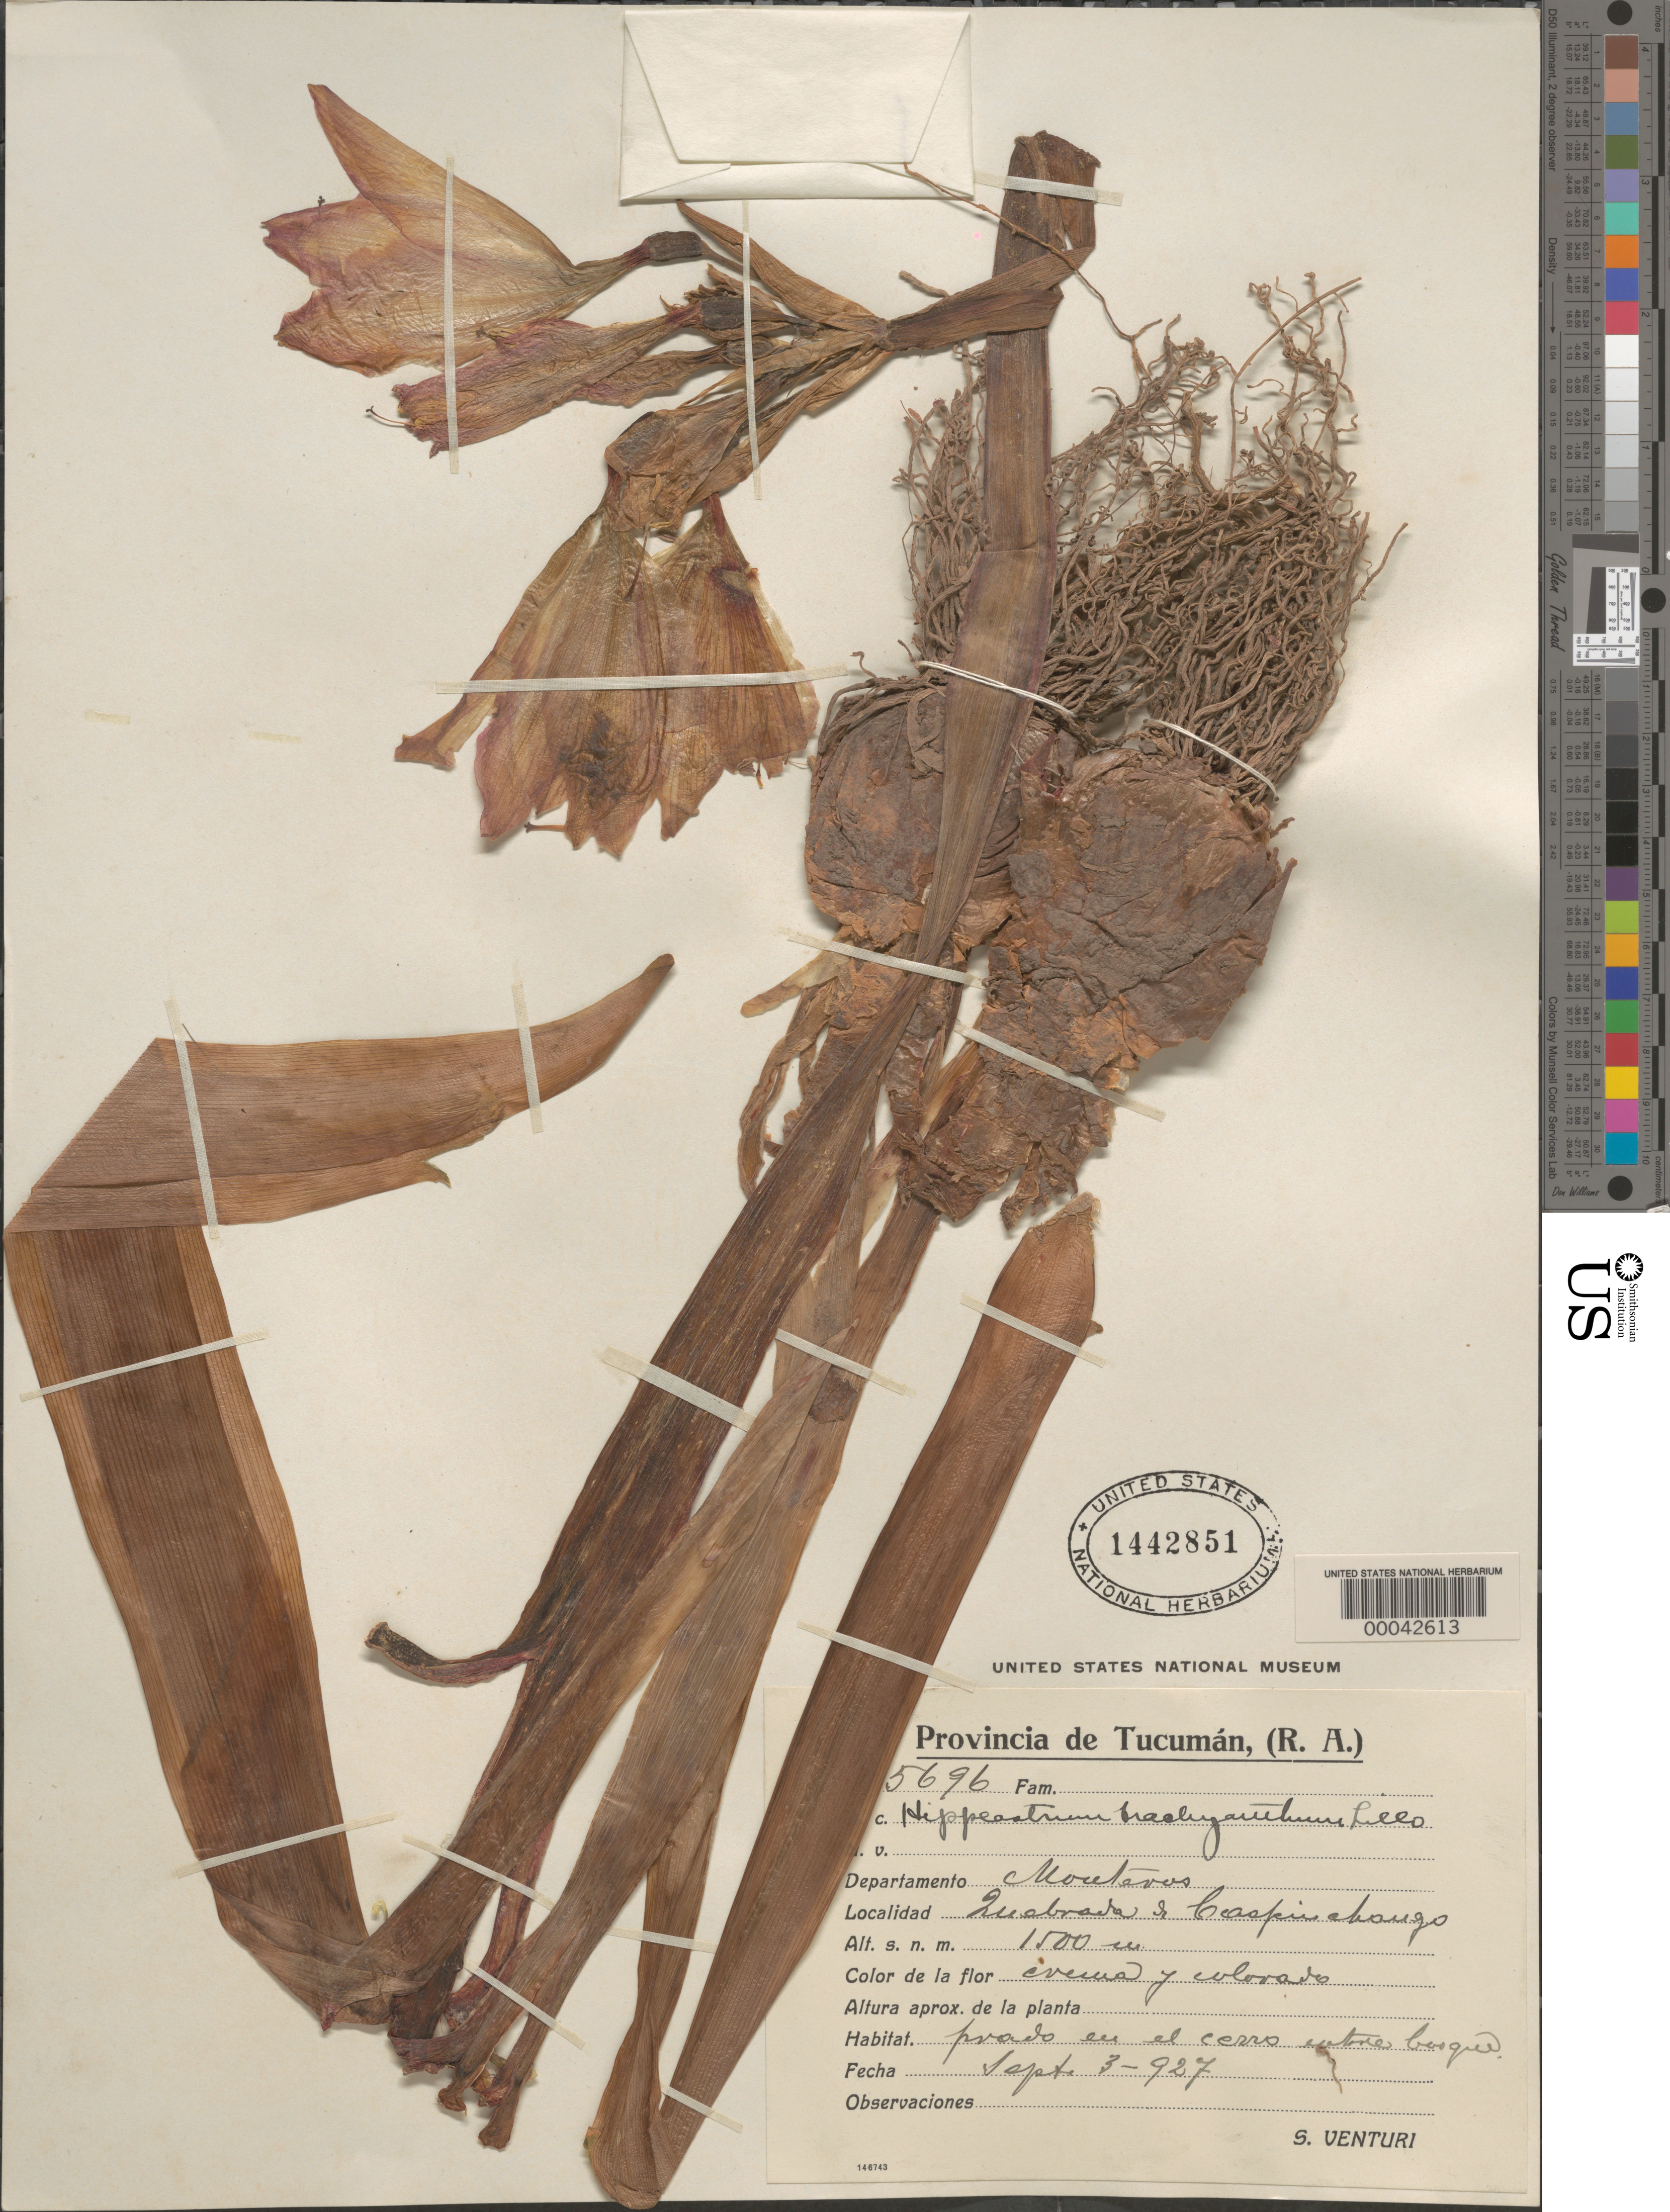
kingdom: Plantae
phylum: Tracheophyta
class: Liliopsida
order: Asparagales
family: Amaryllidaceae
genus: Hippeastrum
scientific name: Hippeastrum brachyanthum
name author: Lillo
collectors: S. Venturi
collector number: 5696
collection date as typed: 03 Sep 1927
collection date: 1927-09-03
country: Argentina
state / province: Tucumán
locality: Montevos; Quebrada and Cespiechango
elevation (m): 1500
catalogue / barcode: US 1442851